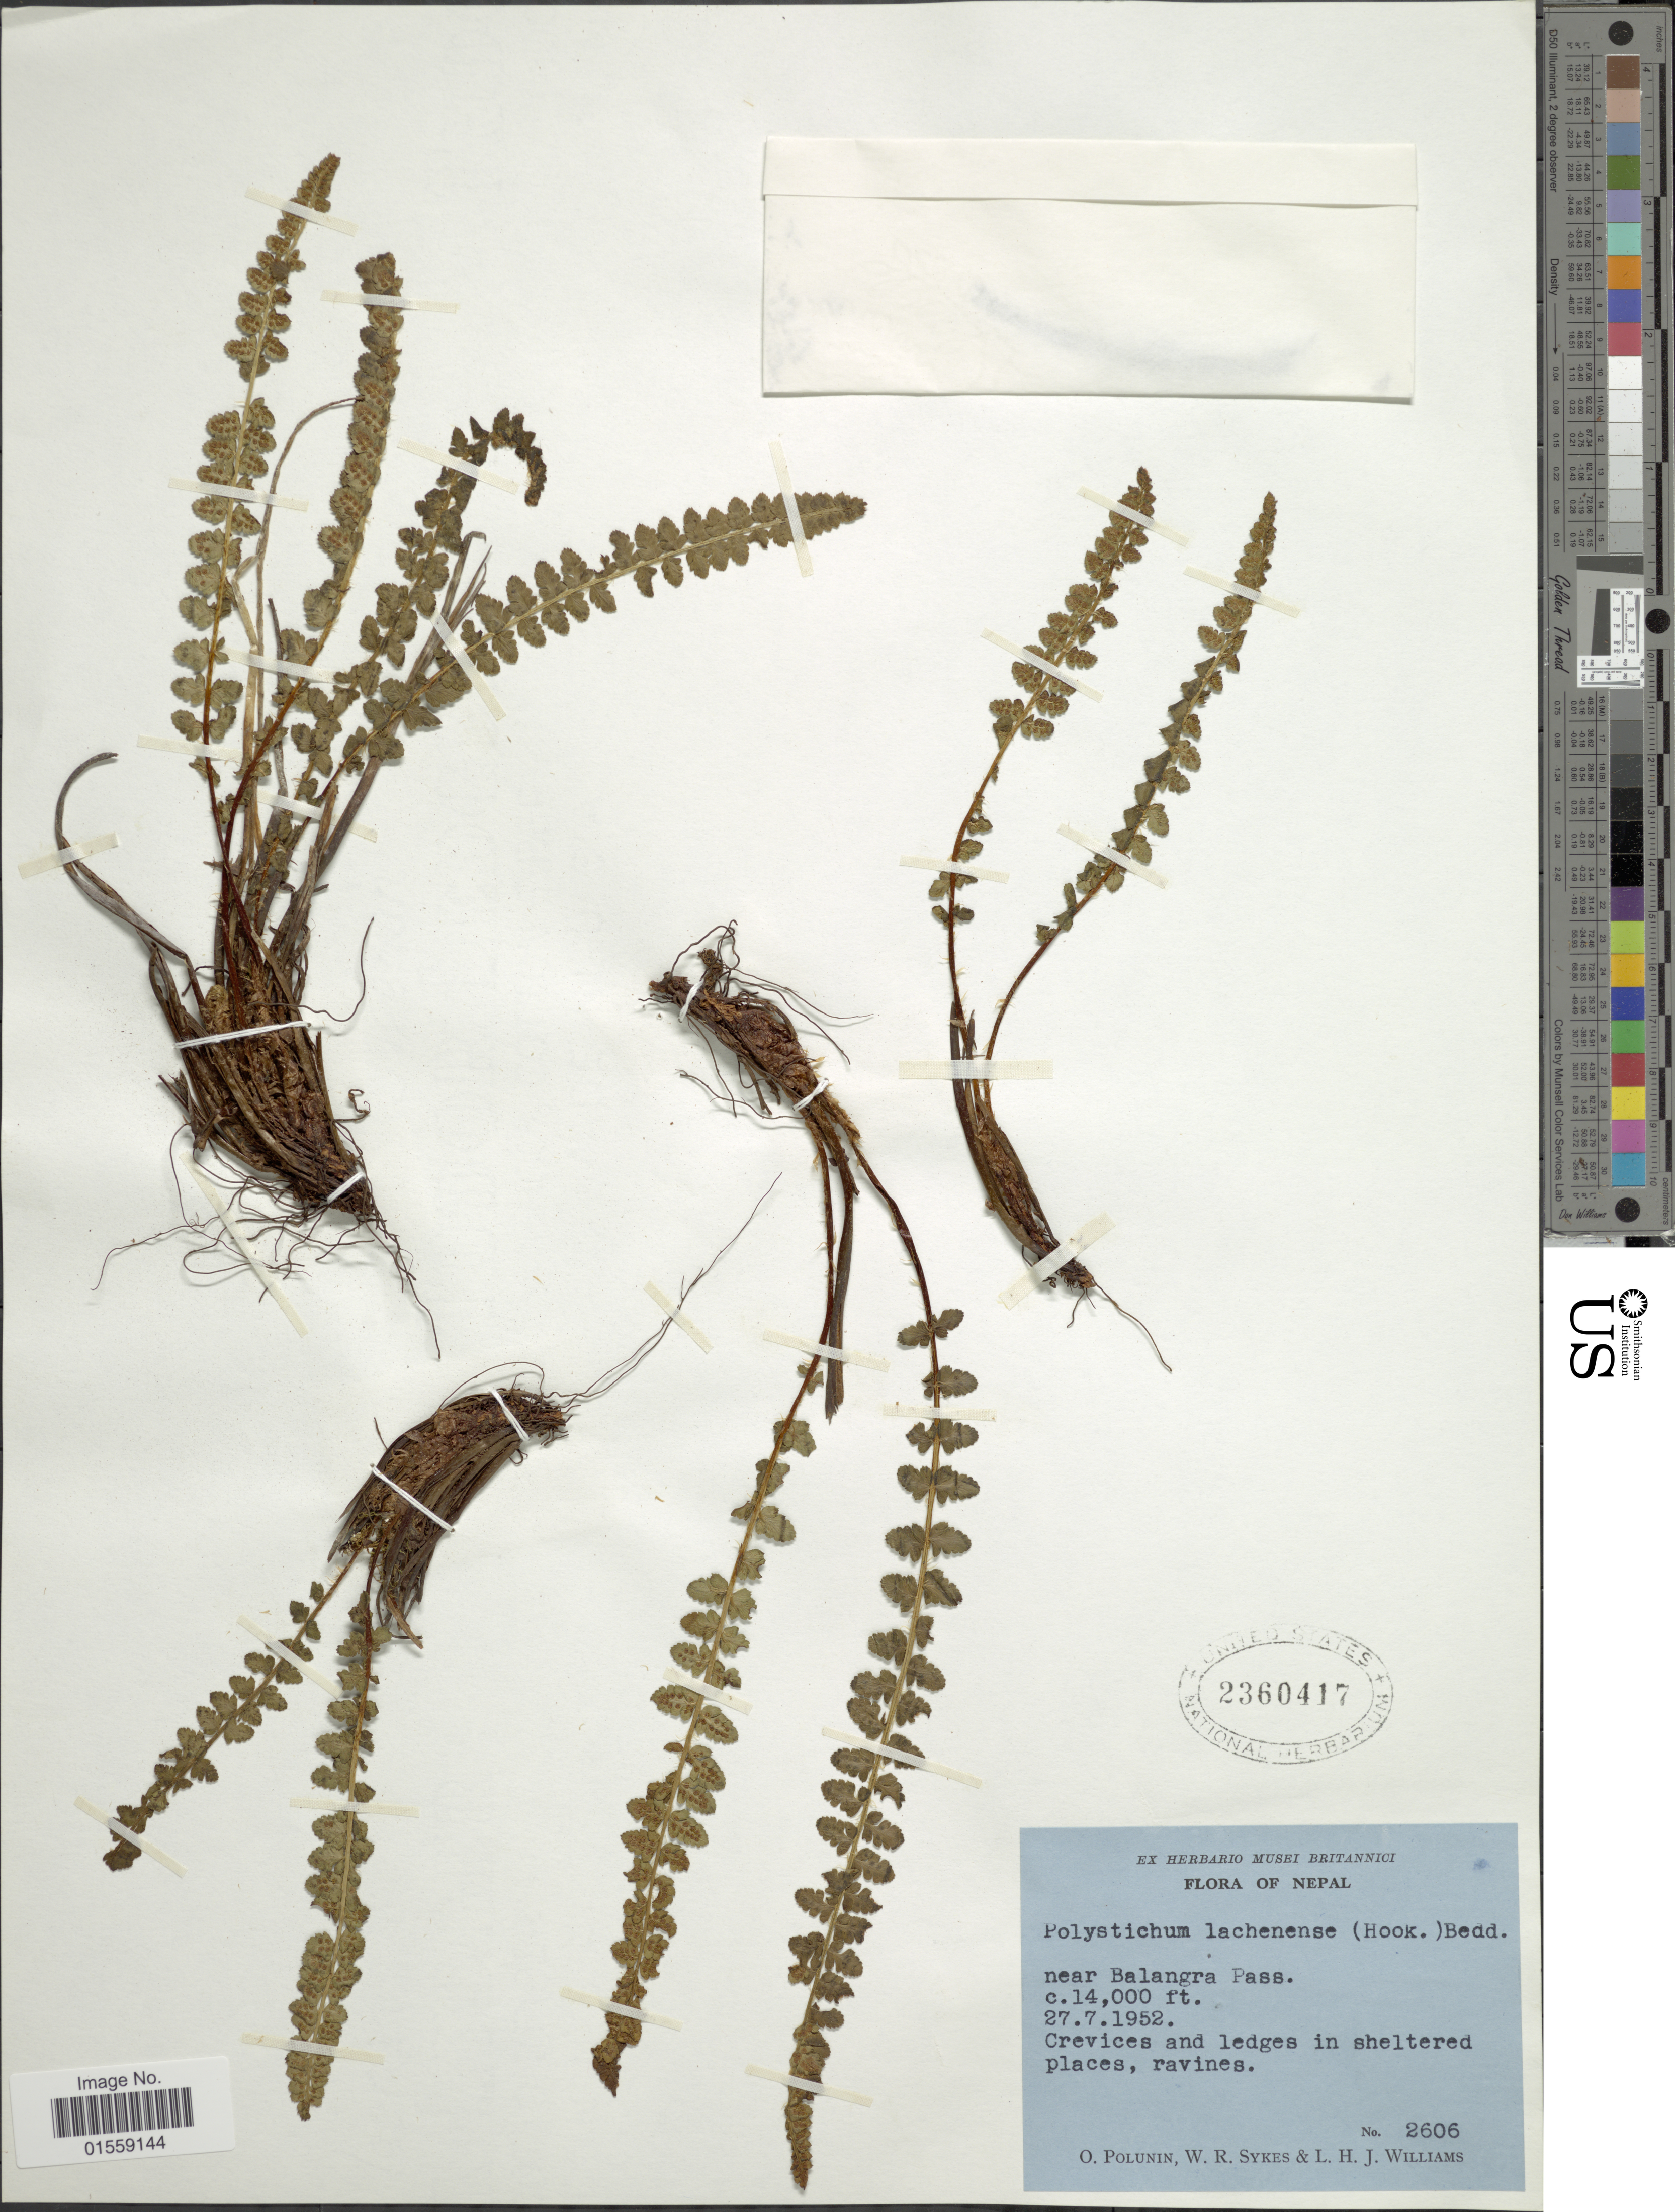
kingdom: Plantae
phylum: Tracheophyta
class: Polypodiopsida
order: Polypodiales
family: Dryopteridaceae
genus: Polystichum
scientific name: Polystichum lachenense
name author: (Hook.) Bedd.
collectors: O. V. Polunin, W. R. Sykes & L. H. J. Williams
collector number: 2606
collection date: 1952-07-27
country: Nepal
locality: Near Balangra Pass, Crevices and ledges in sheltered places, ravines.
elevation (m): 4267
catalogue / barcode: US 2360417